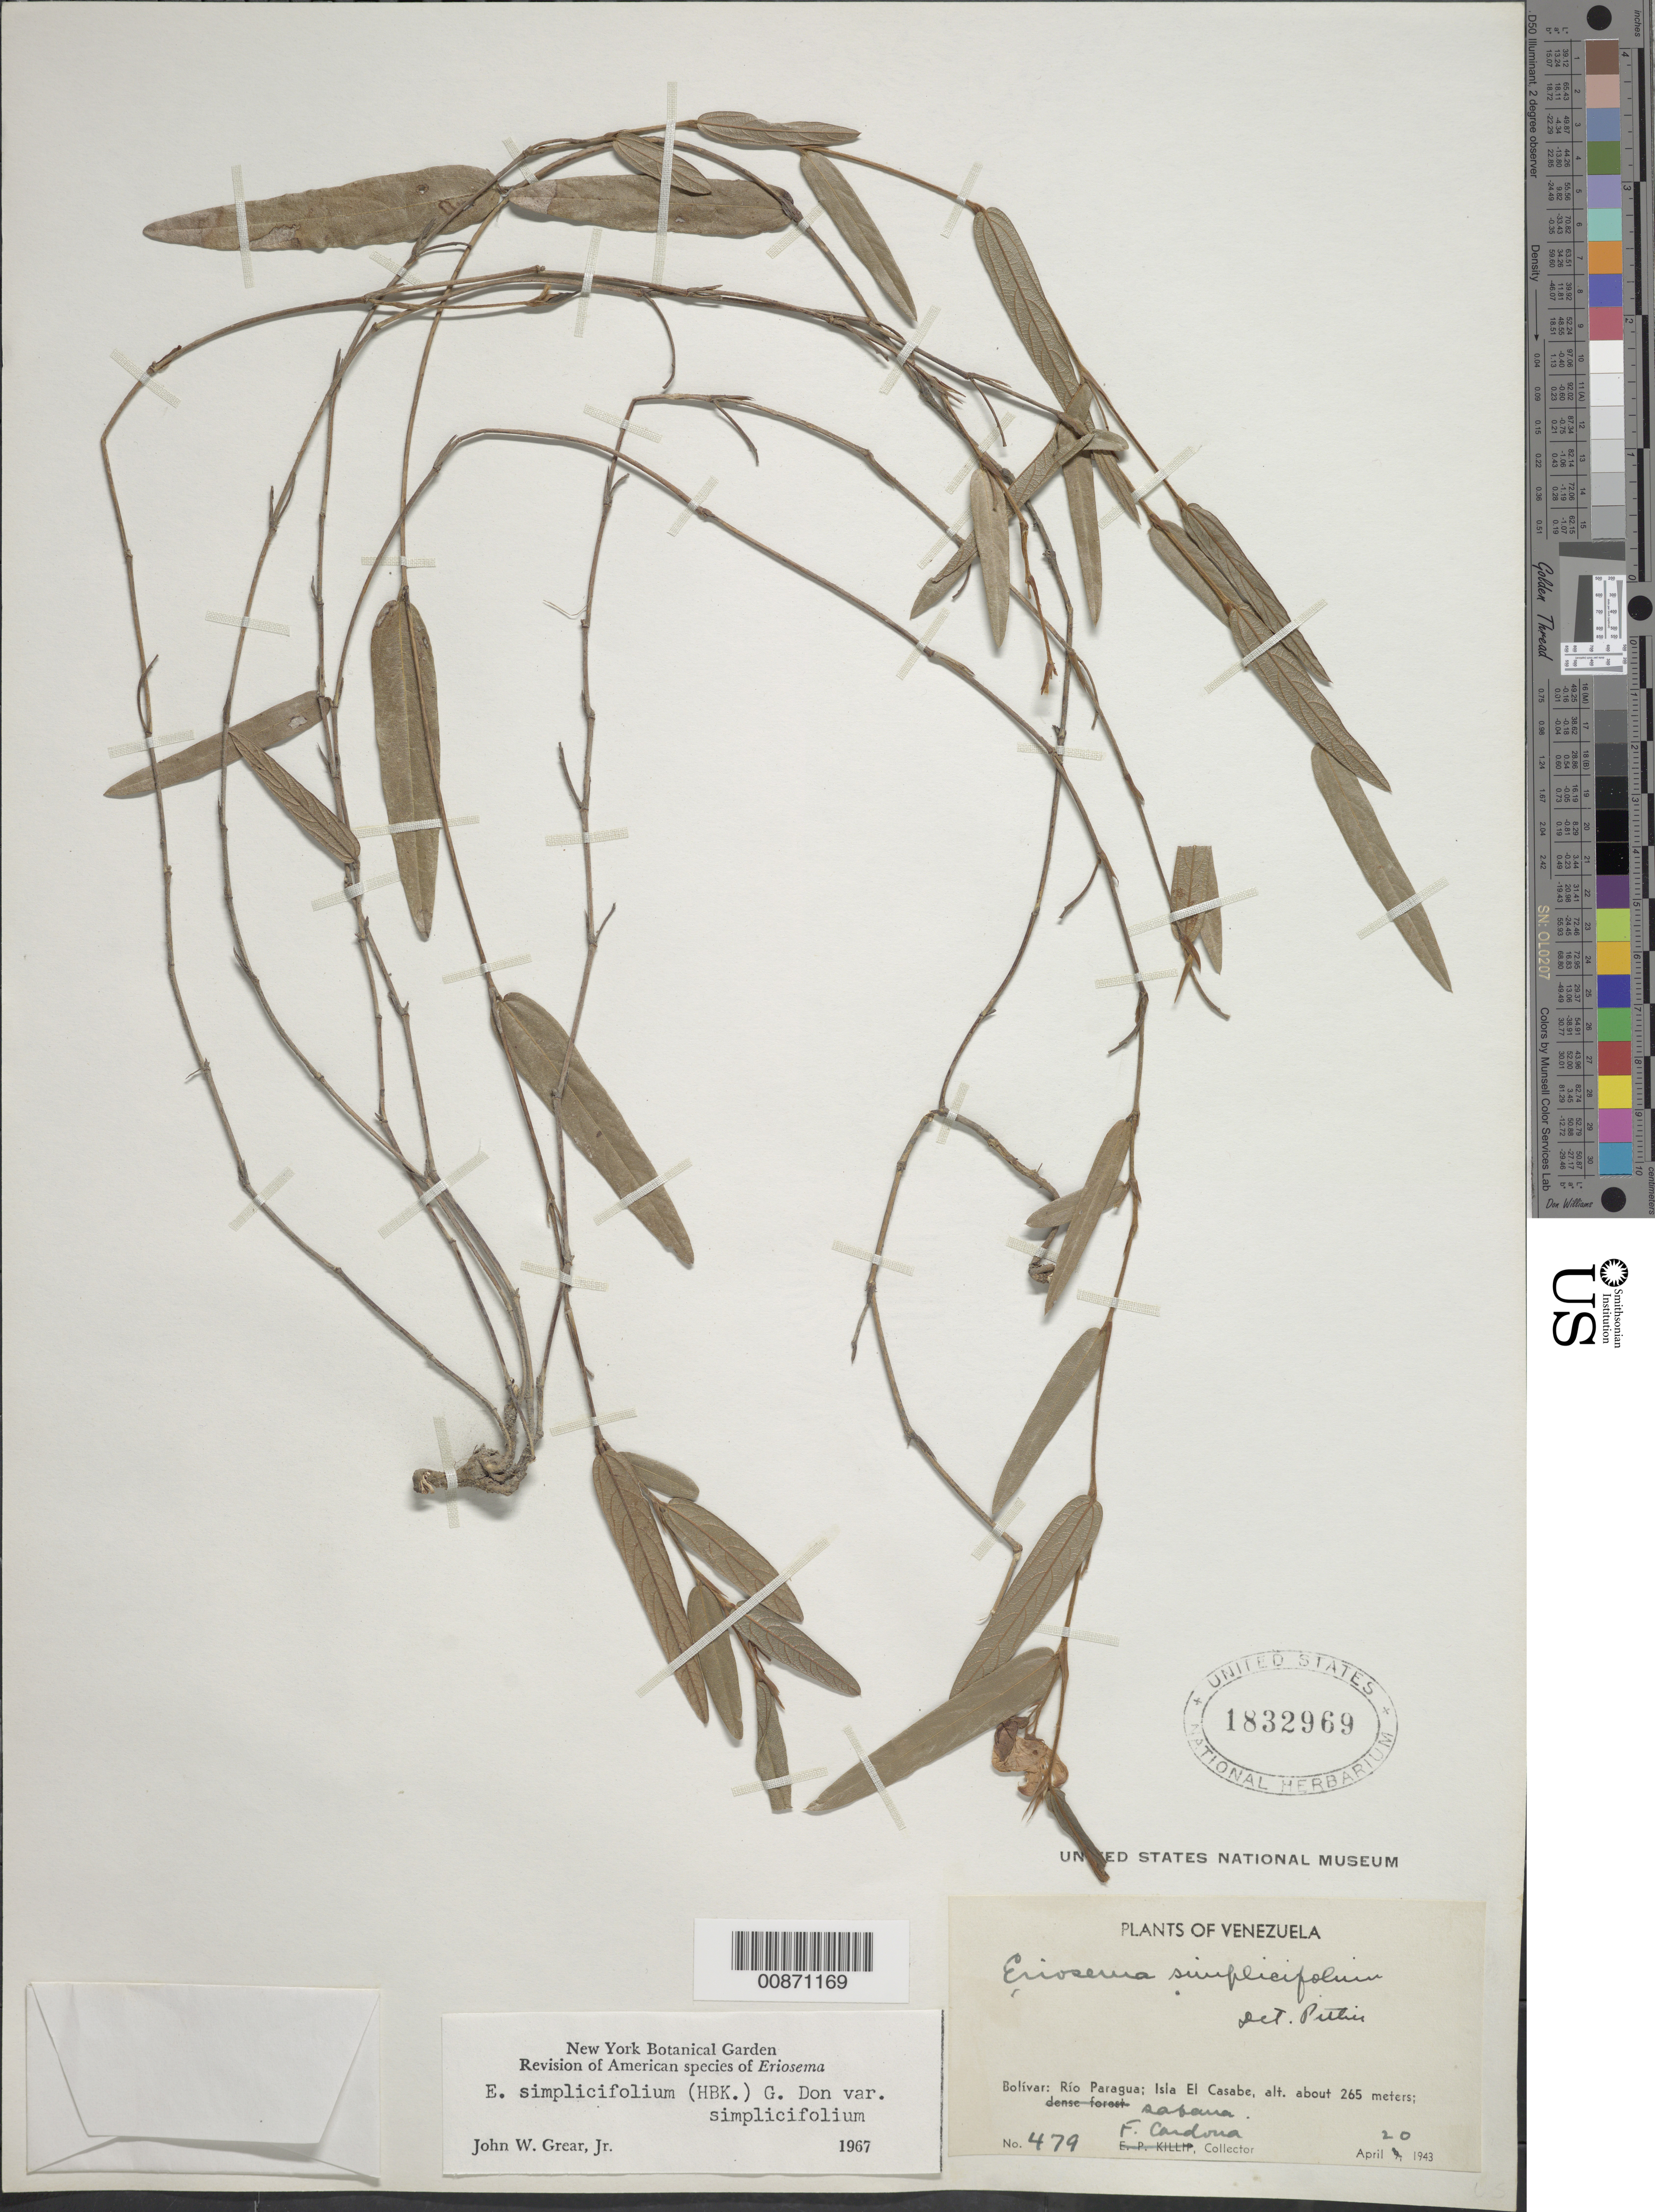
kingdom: Plantae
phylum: Tracheophyta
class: Magnoliopsida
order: Fabales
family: Fabaceae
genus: Eriosema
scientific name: Eriosema simplicifolium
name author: (Kunth) G. Don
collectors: F. Cardona Puig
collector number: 479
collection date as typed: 20-Apr-43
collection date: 1943-04-20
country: Venezuela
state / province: Bolívar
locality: Río Paragua, Isla El Casabe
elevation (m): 265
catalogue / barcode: US 1832969